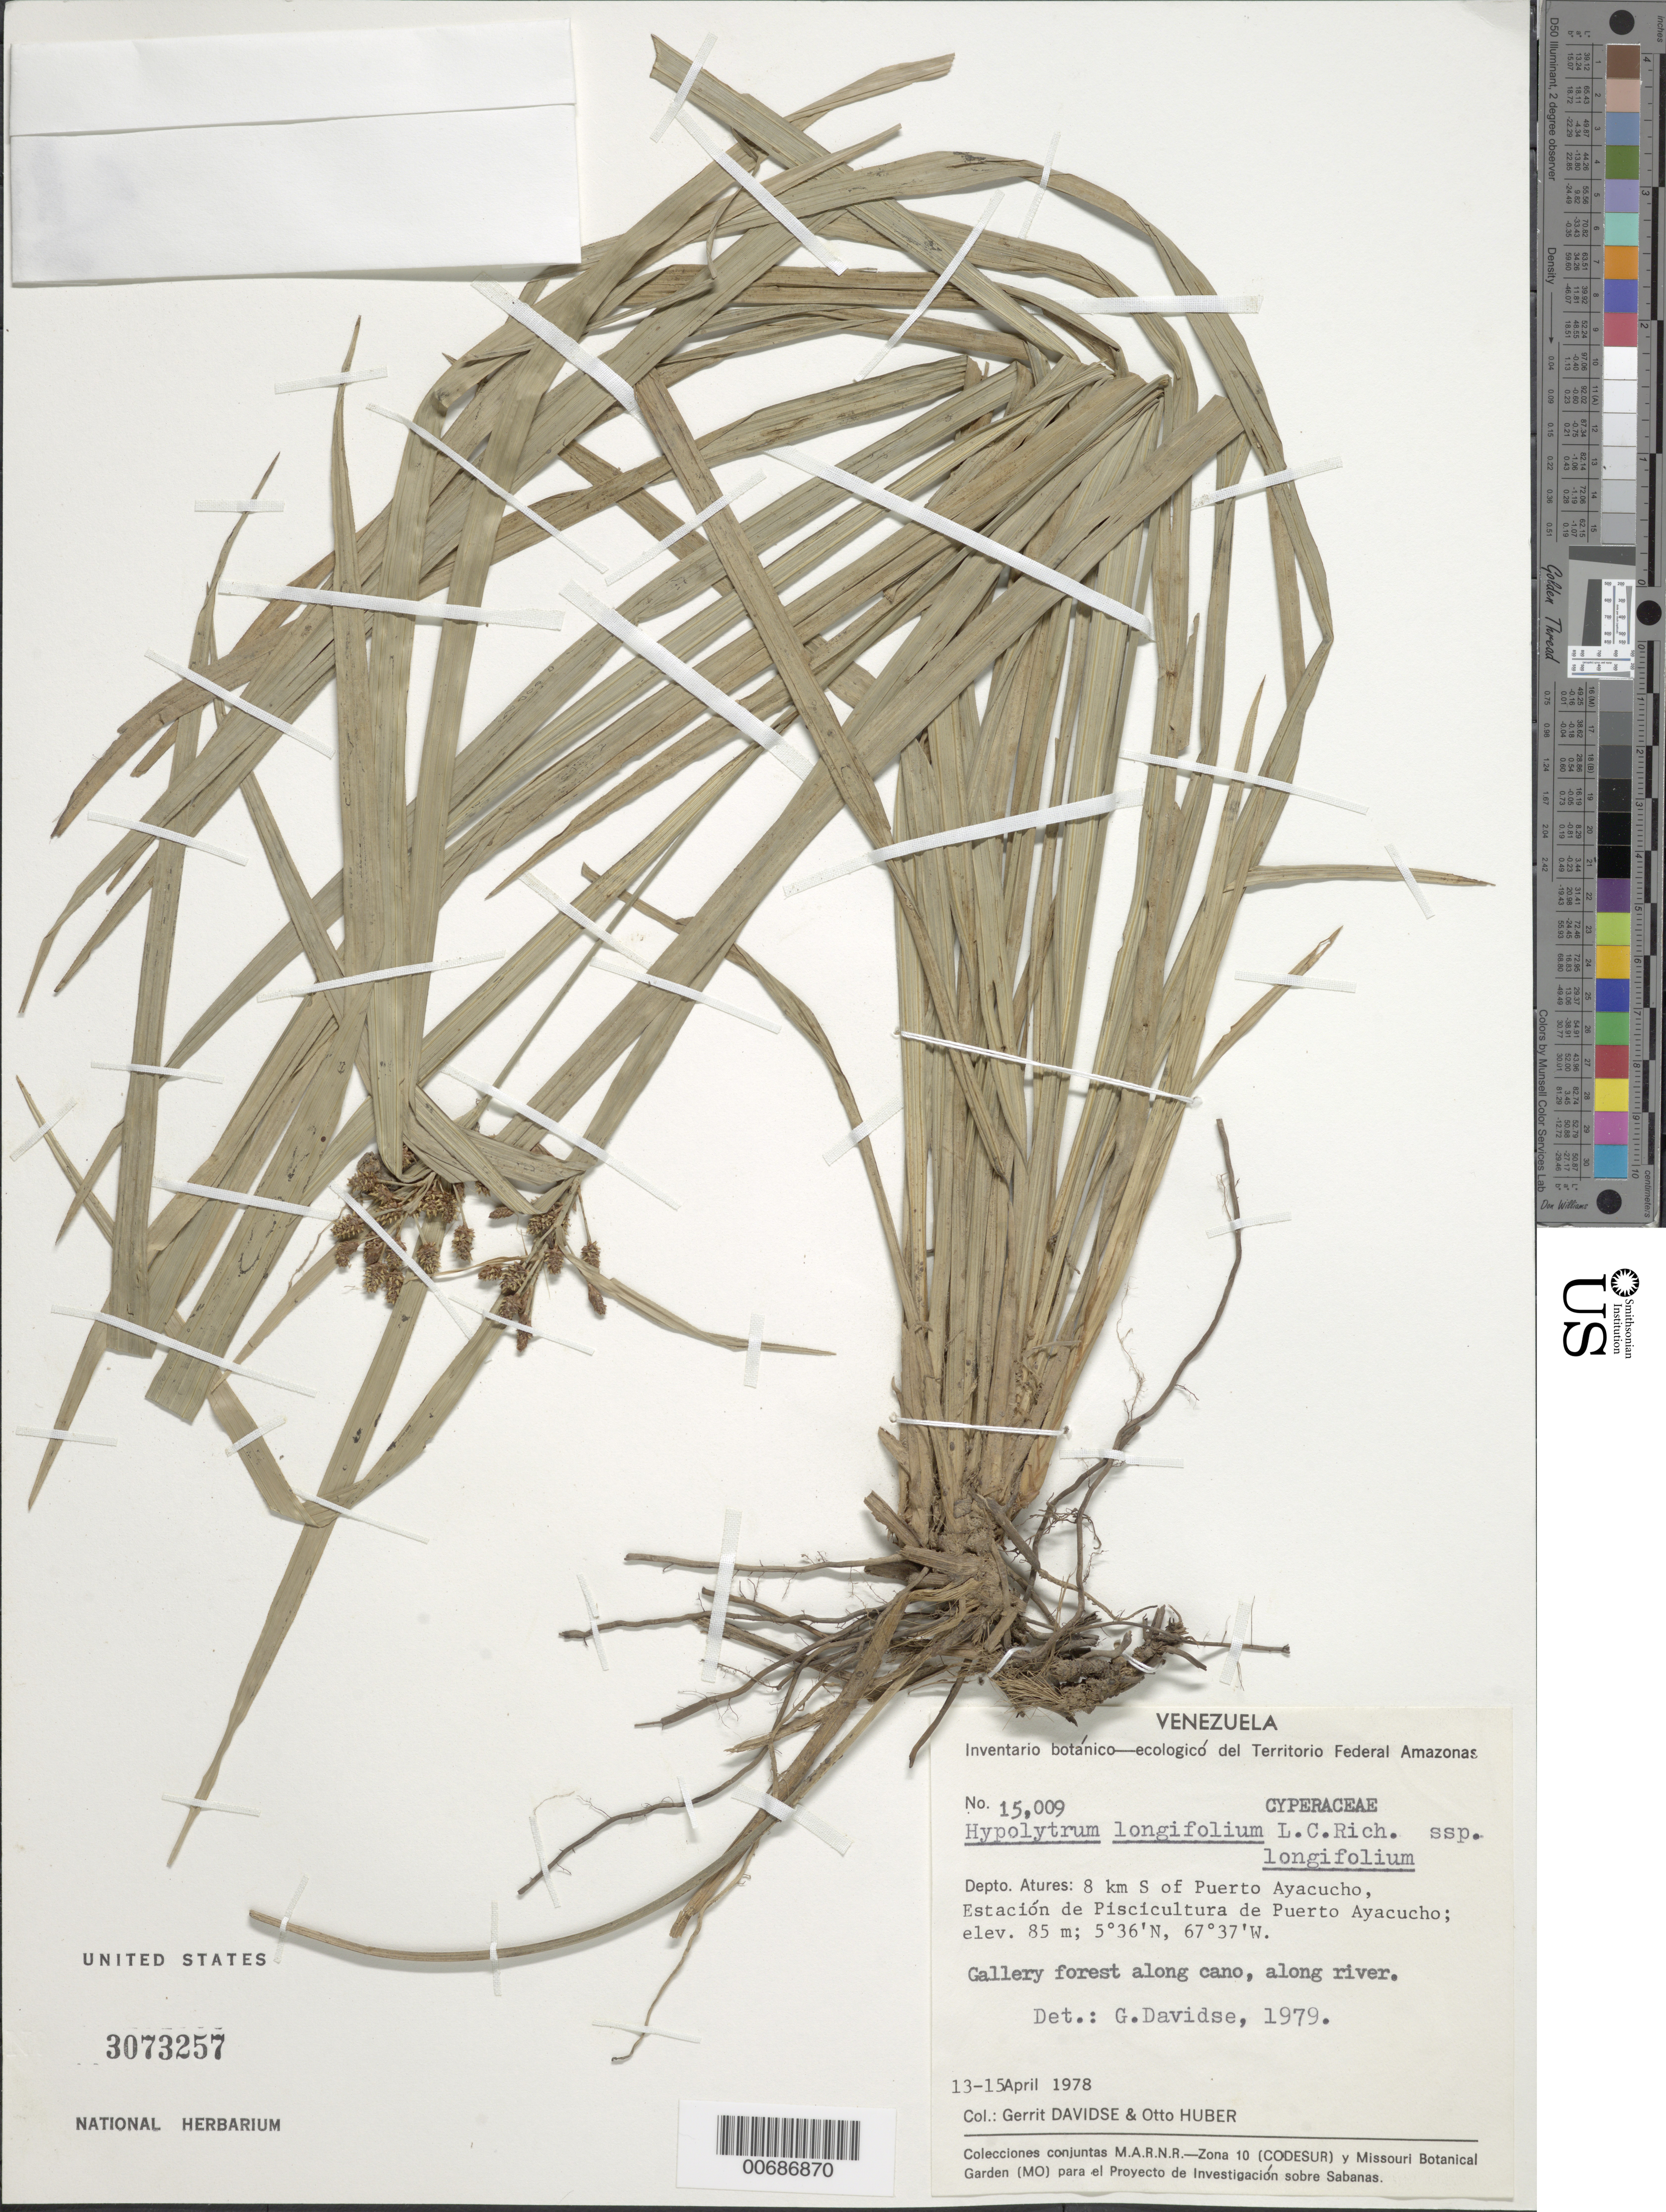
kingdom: Plantae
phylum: Tracheophyta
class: Liliopsida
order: Poales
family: Cyperaceae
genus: Hypolytrum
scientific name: Hypolytrum longifolium subsp. longifolium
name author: (Rich.) Nees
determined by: Davidse, Gerrit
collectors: G. Davidse & O. Huber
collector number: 15009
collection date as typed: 13-Apr-78 to 15-Apr-78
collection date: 1978-04-13/1978-04-15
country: Venezuela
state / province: Amazonas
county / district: Atures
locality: Puerto Ayacucho, 8 km S of, Estación de Piscicultura de Puerto Ayacucho, Río Orinoco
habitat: Gallery forest along cano, along river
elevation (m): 85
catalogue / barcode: US 3073257